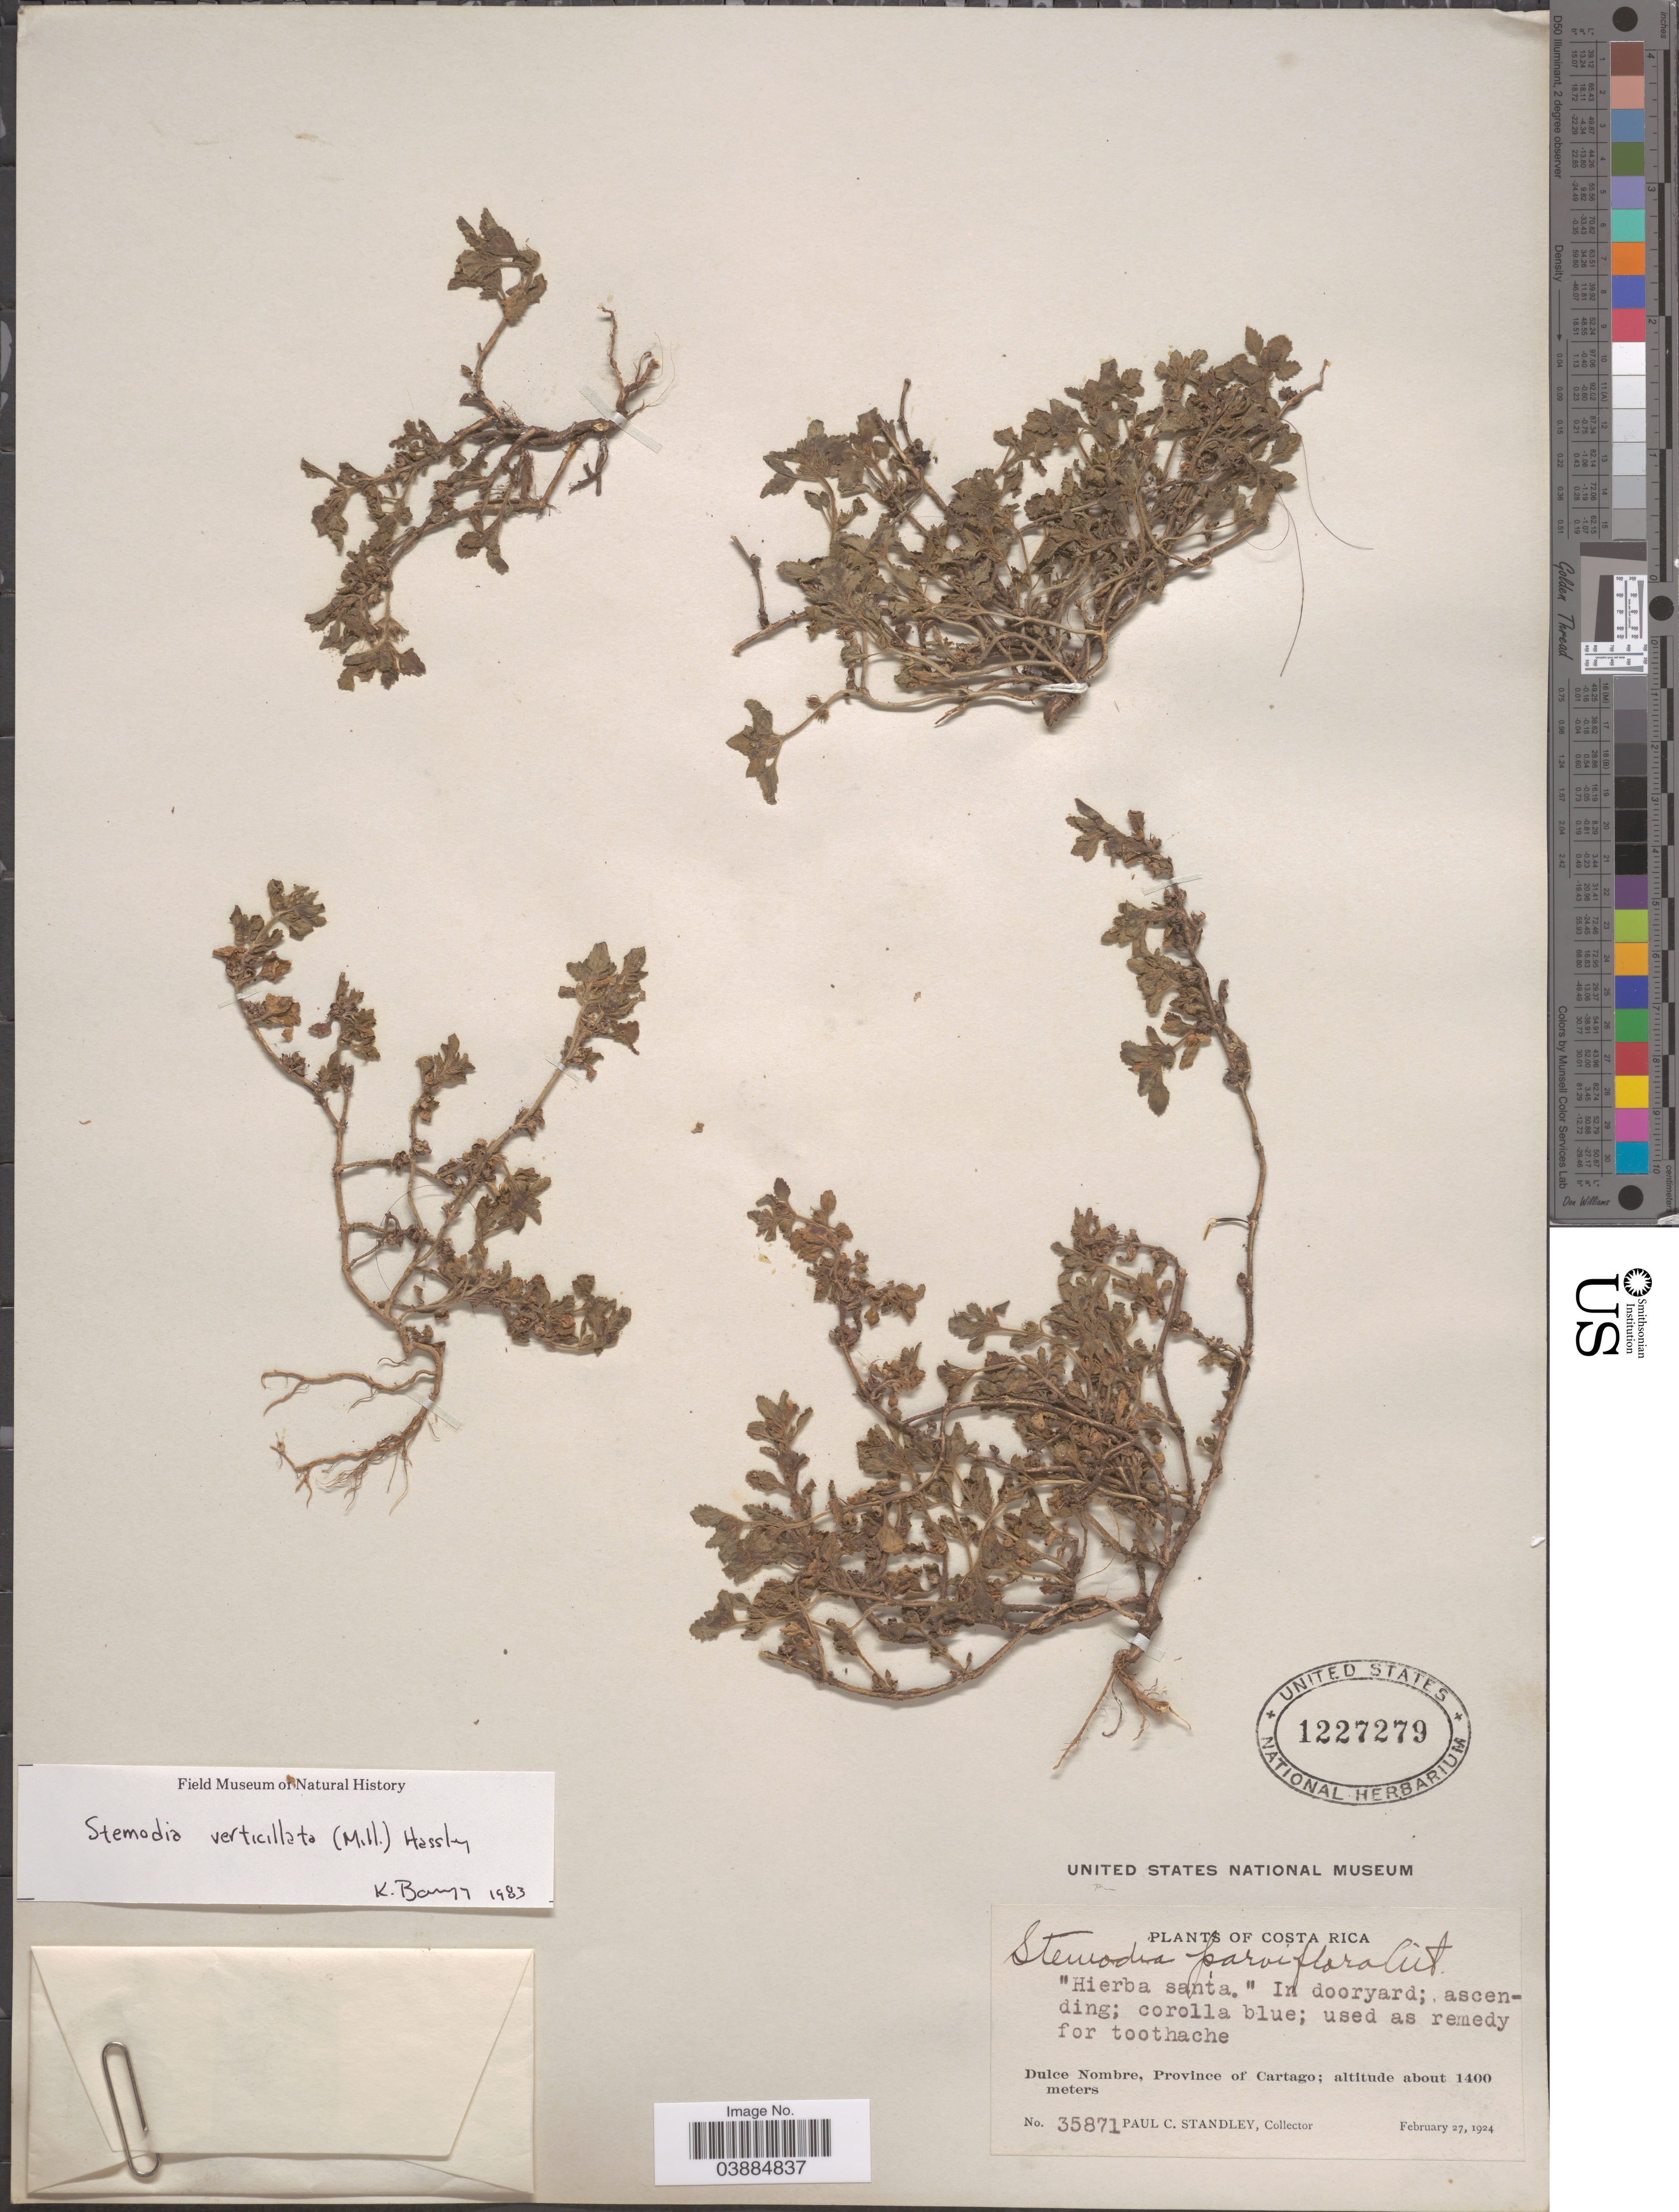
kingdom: Plantae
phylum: Tracheophyta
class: Magnoliopsida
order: Lamiales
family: Plantaginaceae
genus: Stemodia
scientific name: Stemodia verticillata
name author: (Mill.) Hassl.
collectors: P. C. Standley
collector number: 35871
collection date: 1924-02-27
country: Costa Rica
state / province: Cartago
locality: Dulce Nombre.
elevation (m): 1400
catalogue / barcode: US 1227279